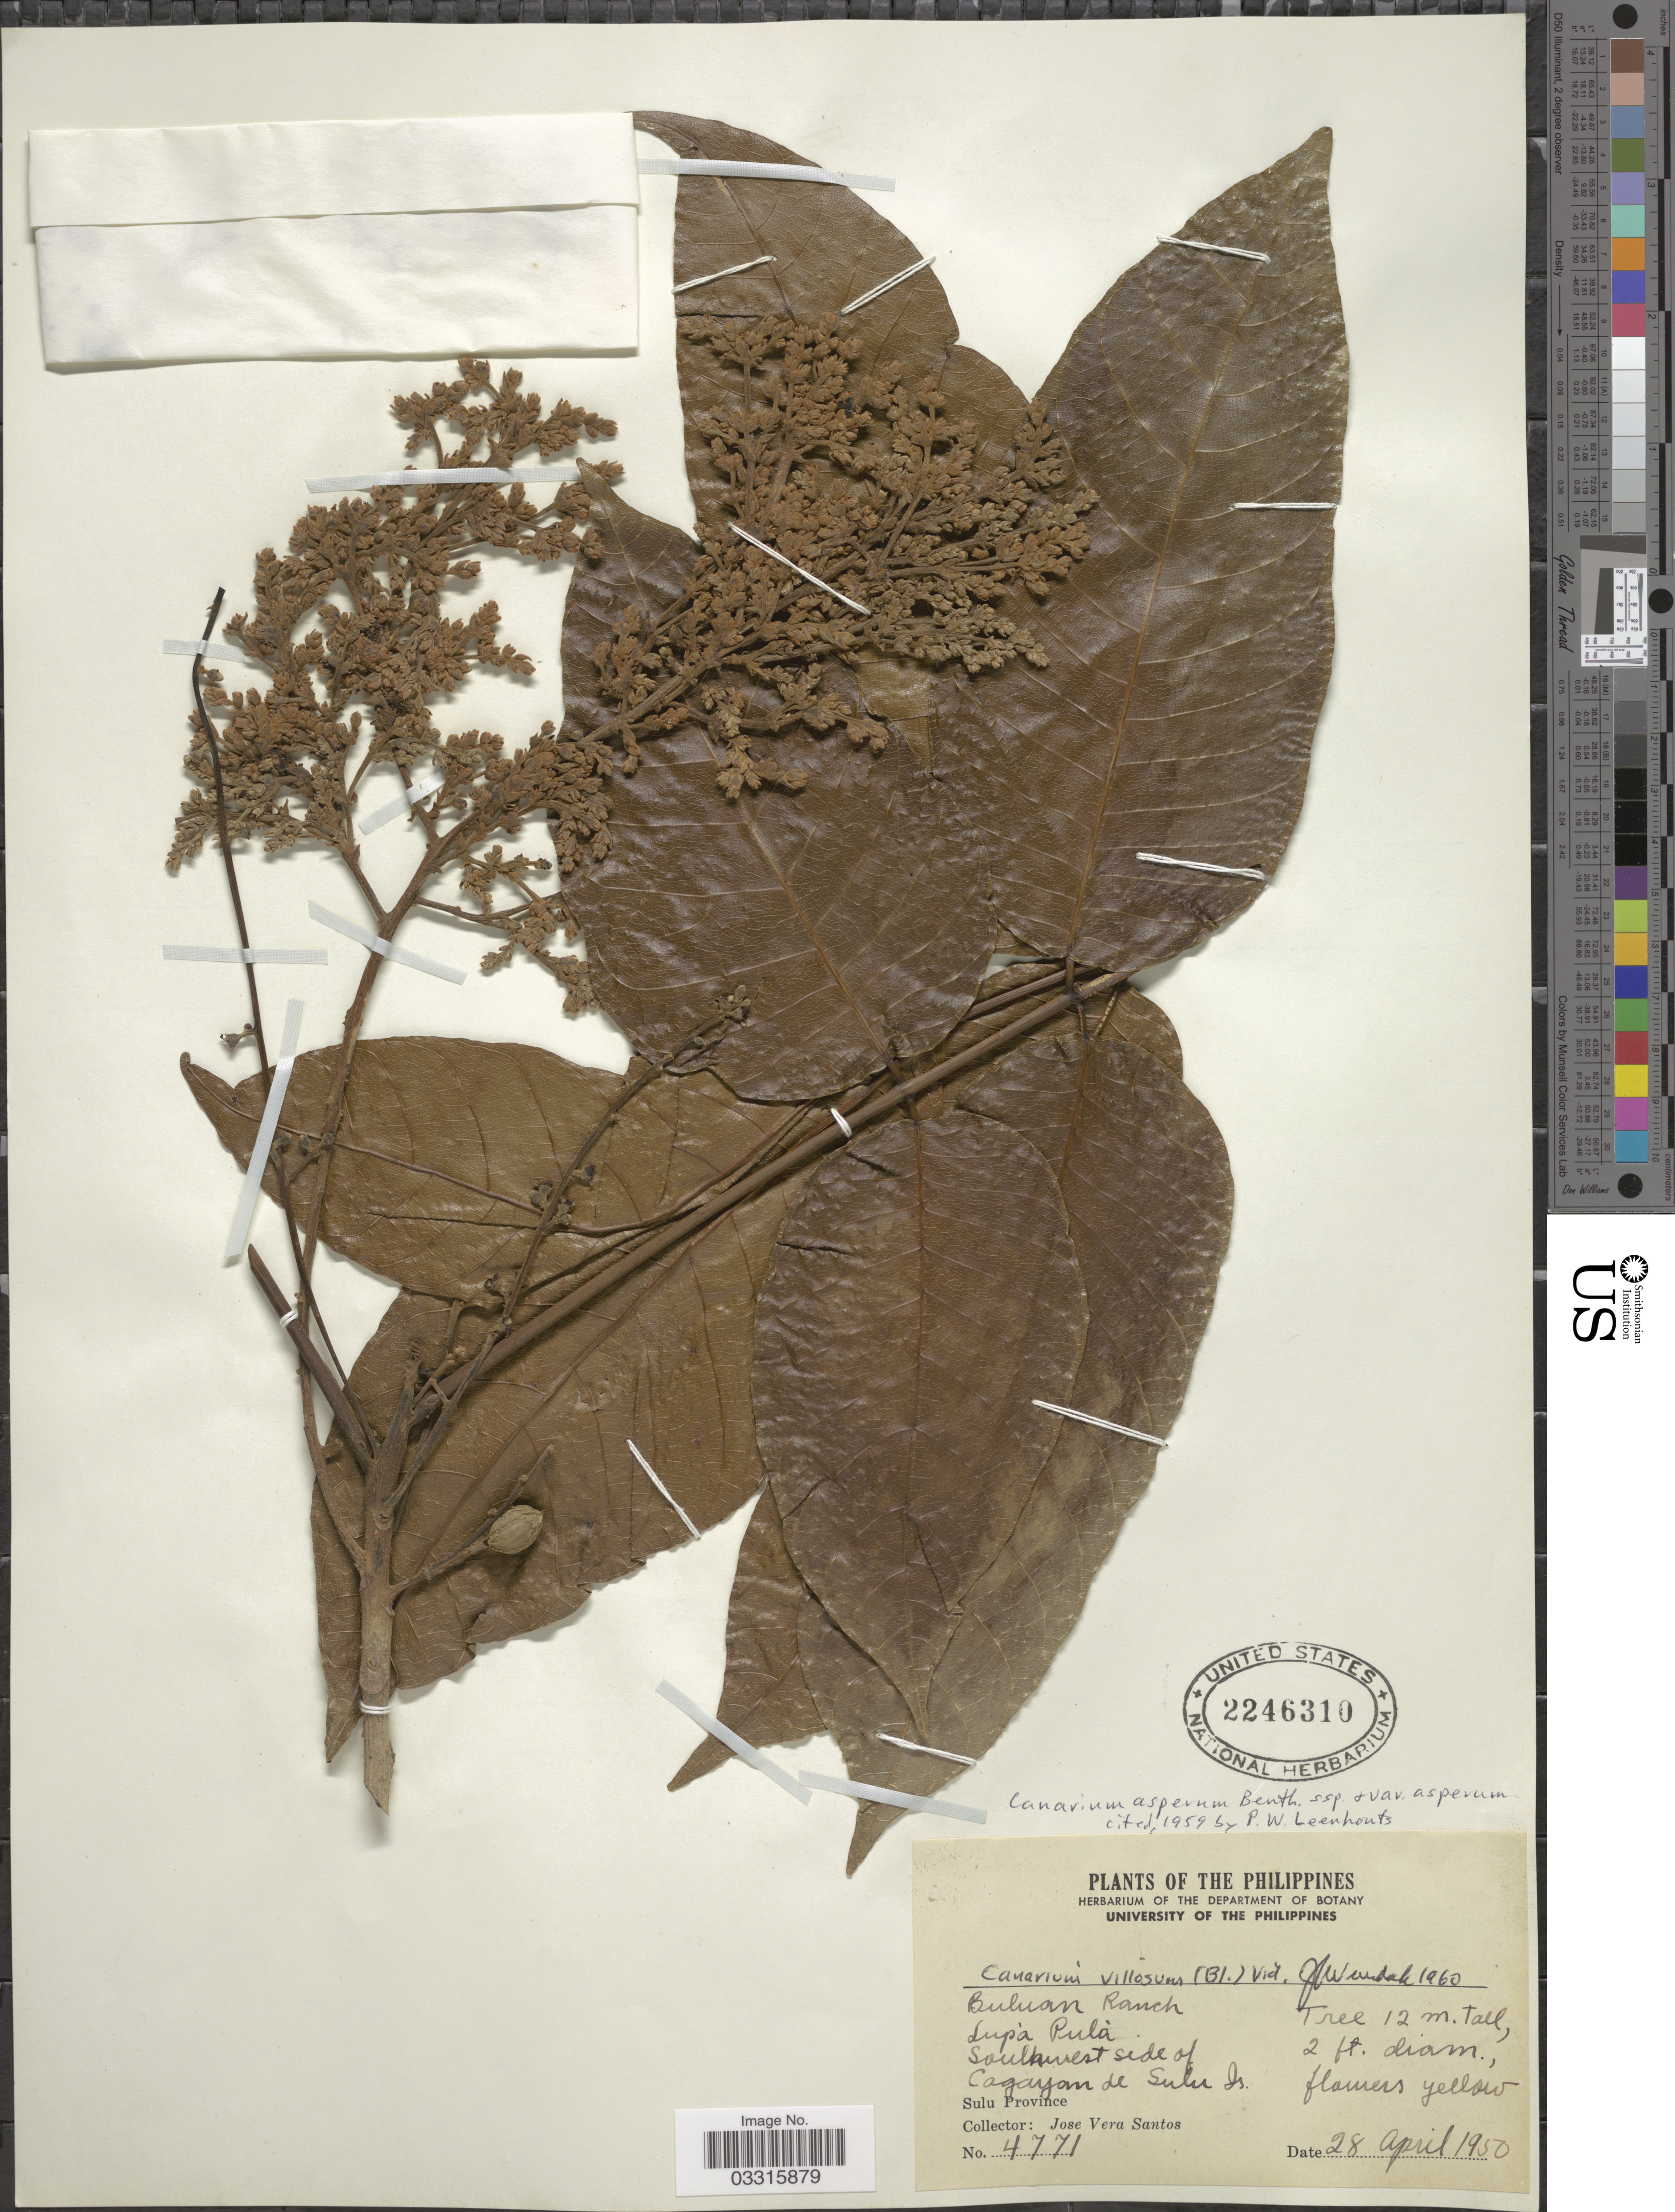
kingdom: Plantae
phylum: Tracheophyta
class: Magnoliopsida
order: Sapindales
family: Burseraceae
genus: Canarium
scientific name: Canarium asperum subsp. asperum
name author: Benth.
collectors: J. V. Santos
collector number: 4771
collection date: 1950-04-28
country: Philippines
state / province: Muslim Mindanao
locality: Buluan Ranch. Lupa Pula. Southwest side of Cagayan de Sulu Is. Sulu Province.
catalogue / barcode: US 2246310